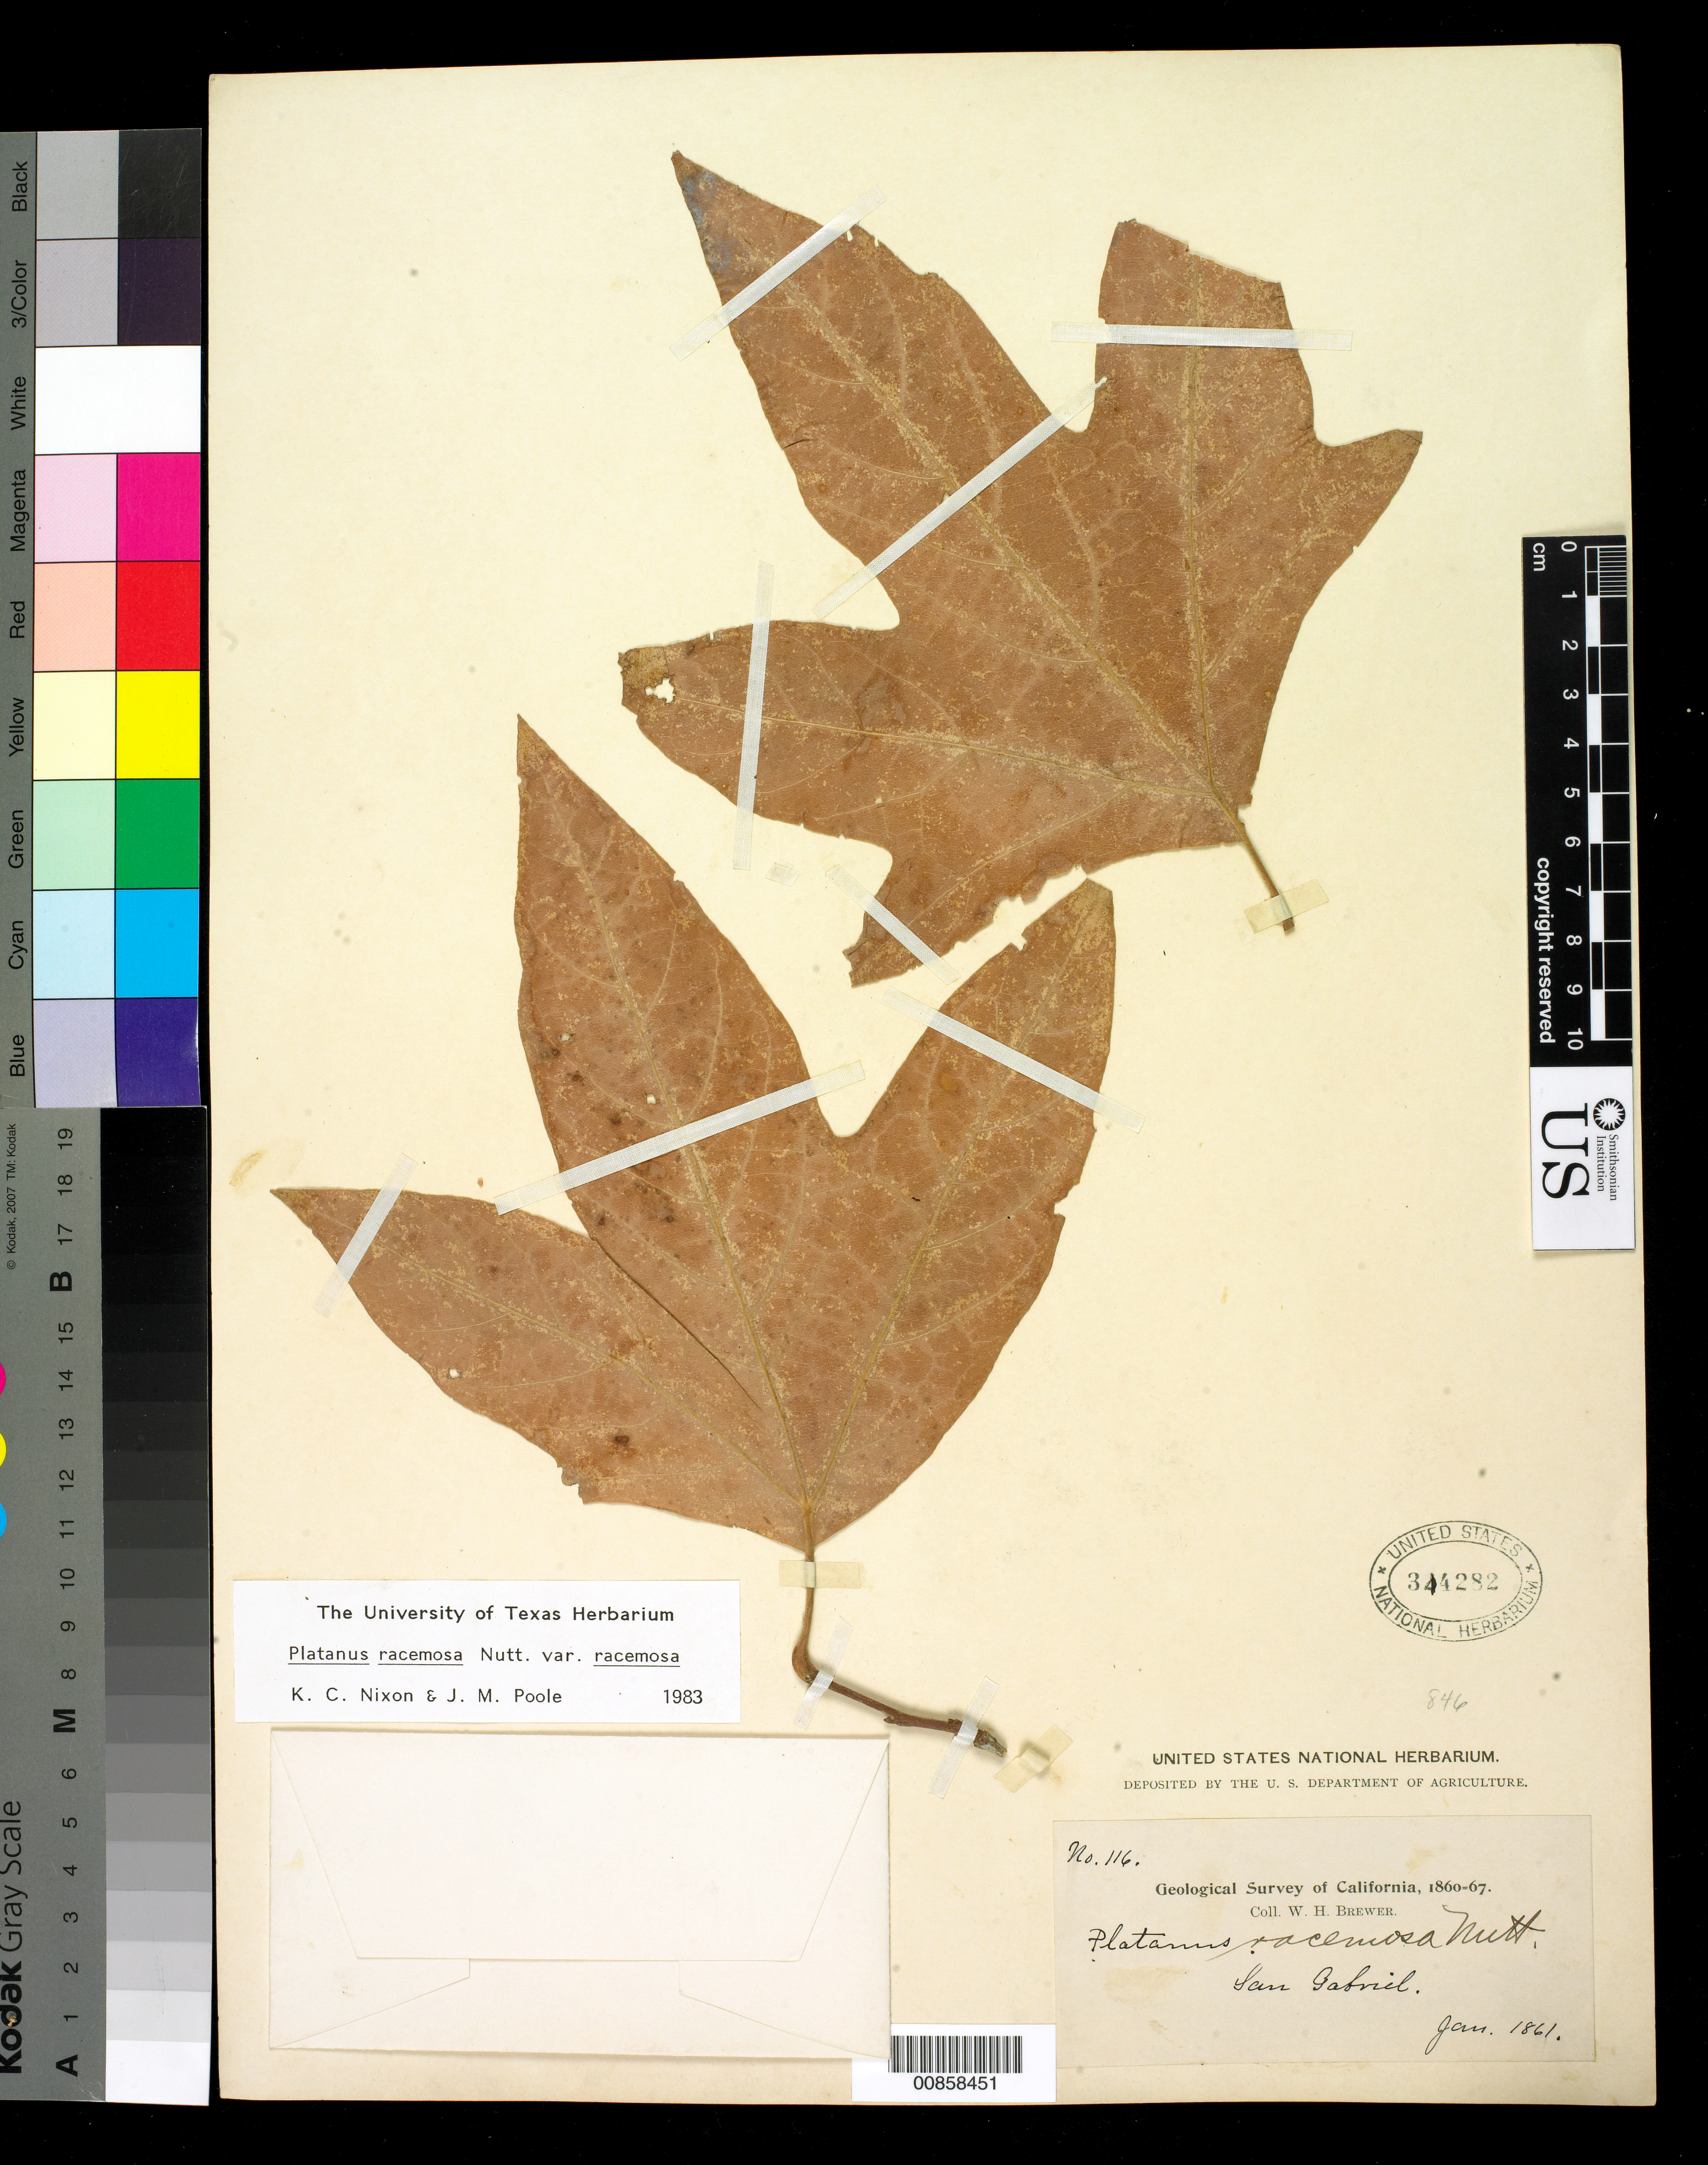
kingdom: Plantae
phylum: Tracheophyta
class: Magnoliopsida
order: Proteales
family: Platanaceae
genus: Platanus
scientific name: Platanus racemosa var. racemosa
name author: Nutt.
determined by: Nixon, K C.; Poole, J. M.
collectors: W. H. Brewer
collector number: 116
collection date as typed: Jan 1861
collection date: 1861-01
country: United States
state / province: California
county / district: Los Angeles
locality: San Gabriel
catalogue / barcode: US 344282